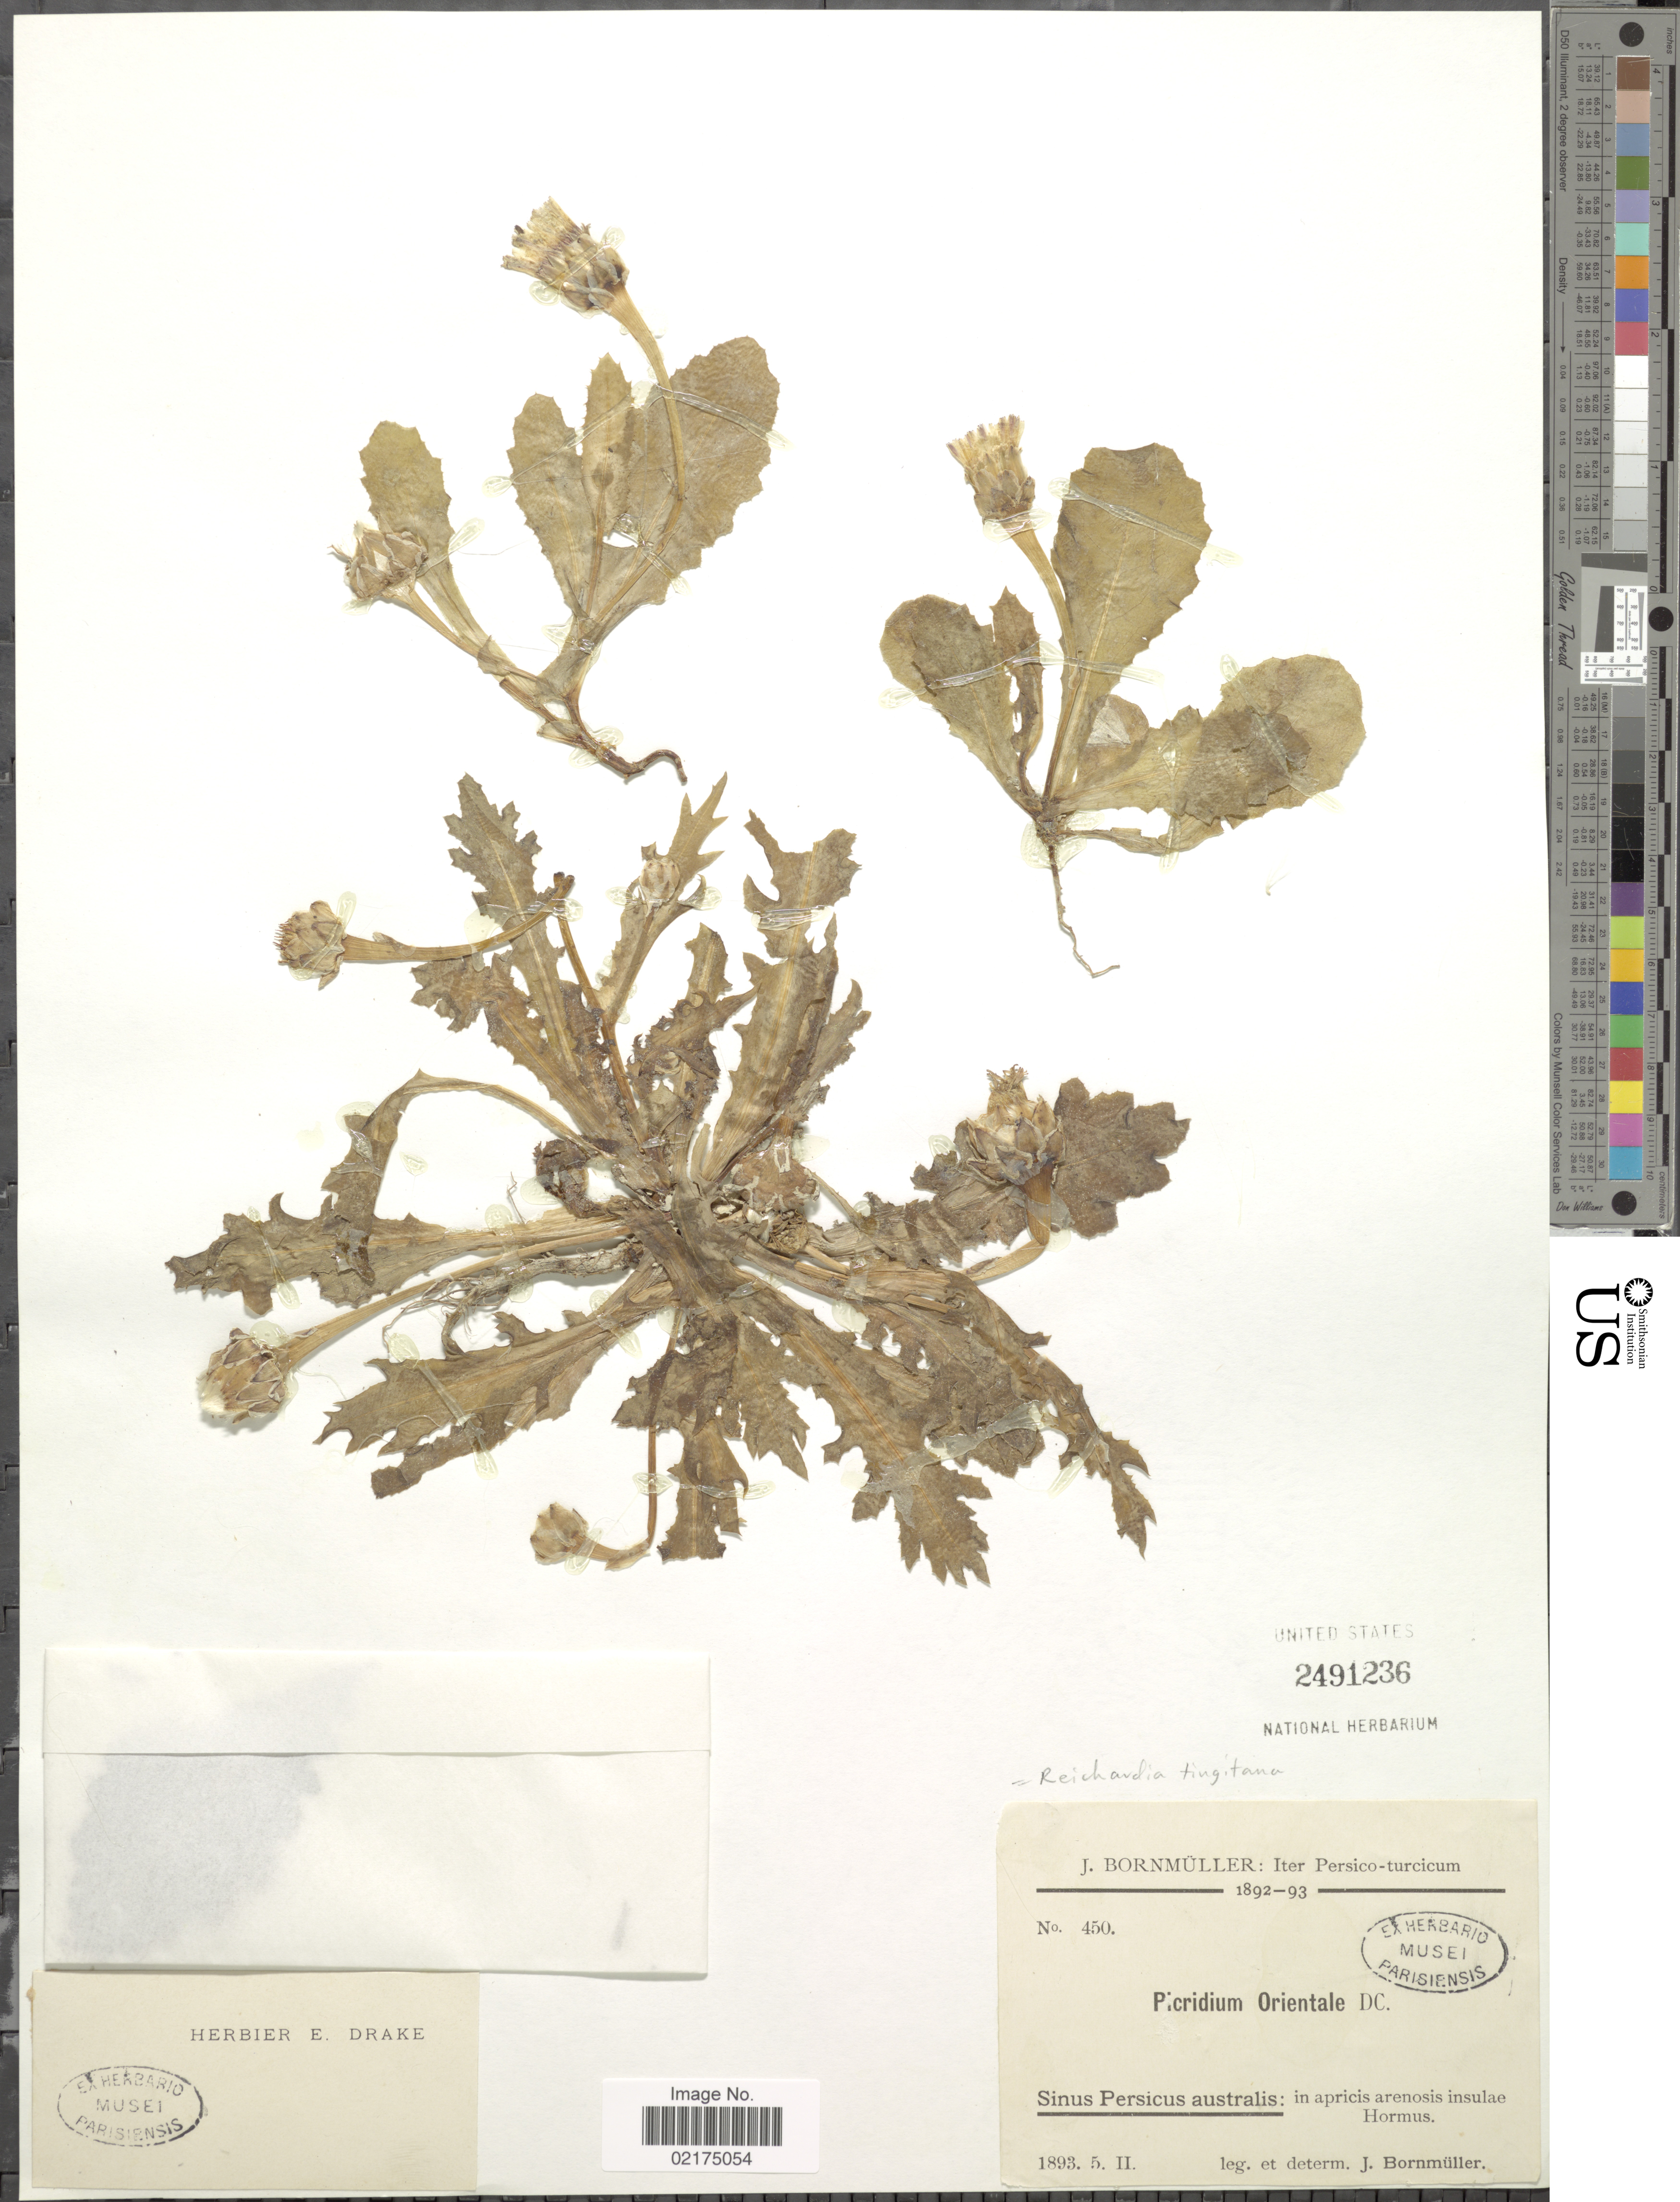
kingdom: Plantae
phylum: Tracheophyta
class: Magnoliopsida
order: Asterales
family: Asteraceae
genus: Reichardia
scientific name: Reichardia tingitana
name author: (L.) Roth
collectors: J. Bornmüller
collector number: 450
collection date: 1893-02-05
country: Iran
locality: Sinus Persicus australis: in apricis arenosis insulae Hormus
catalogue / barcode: US 2491236